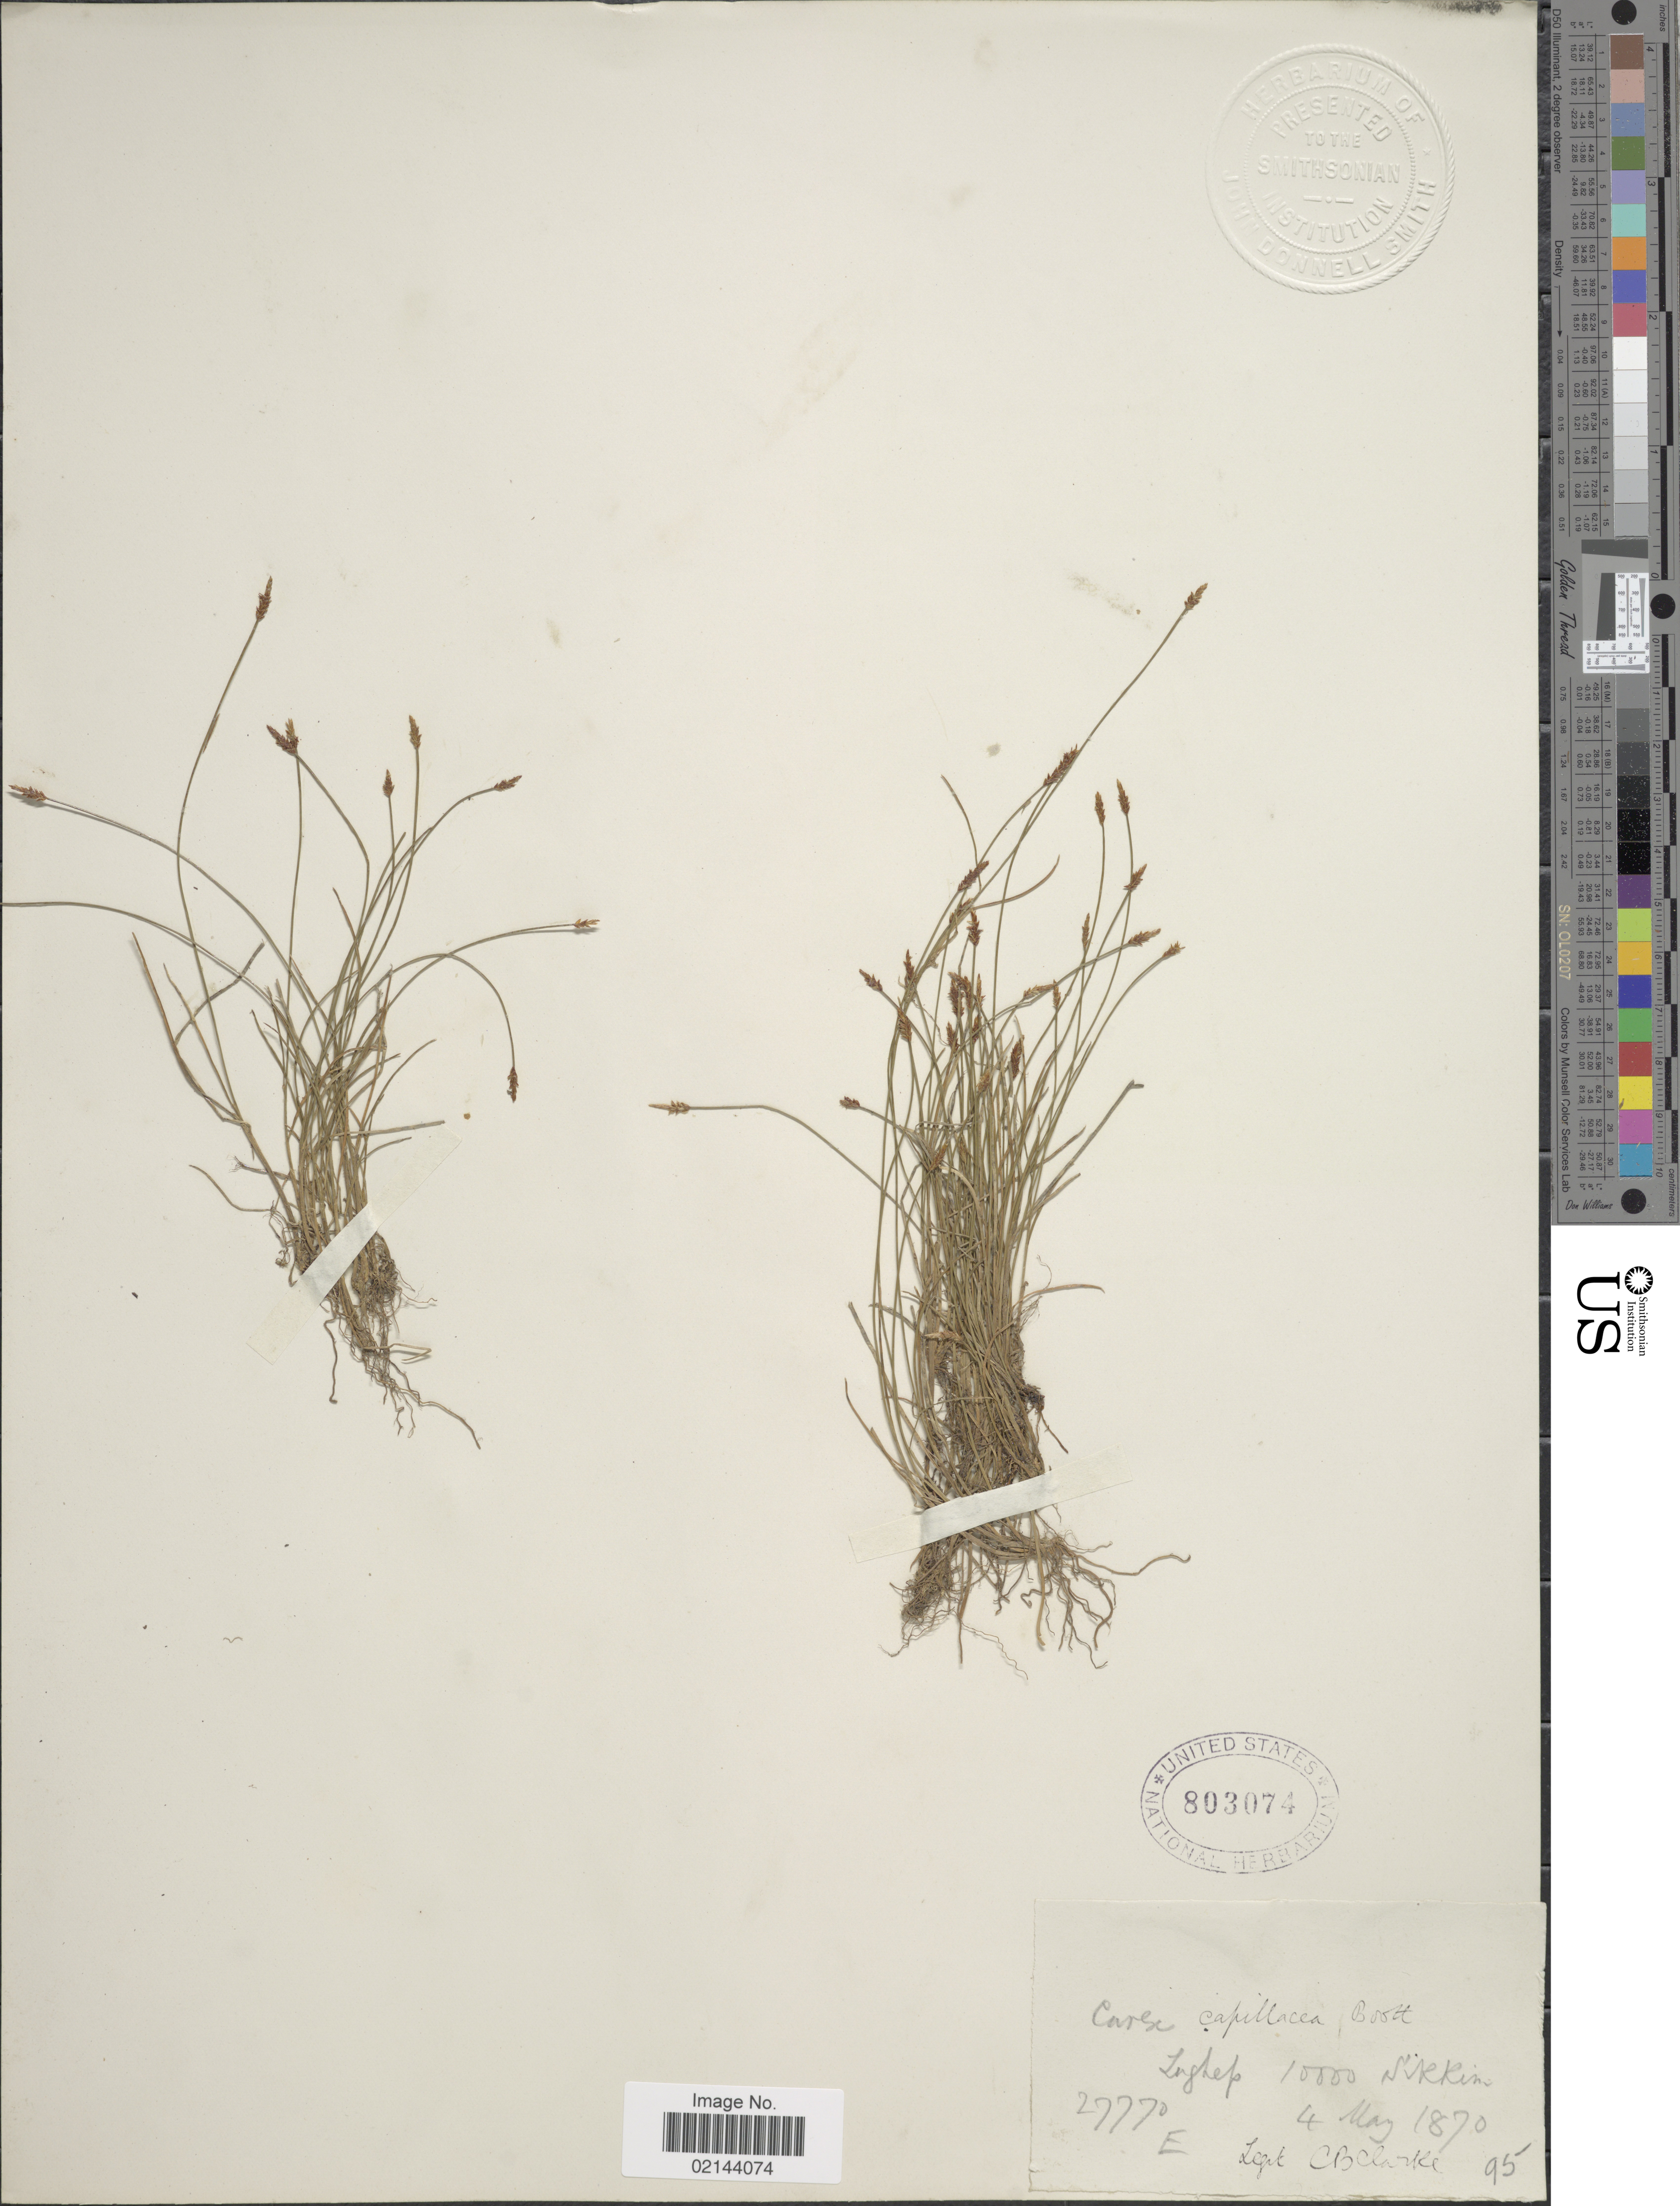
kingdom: Plantae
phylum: Tracheophyta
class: Liliopsida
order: Poales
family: Cyperaceae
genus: Carex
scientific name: Carex capillacea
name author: Boott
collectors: C. B. Clarke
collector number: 27770E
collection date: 1870-05-04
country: India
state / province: Sikkim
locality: Laghep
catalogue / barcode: US 803074